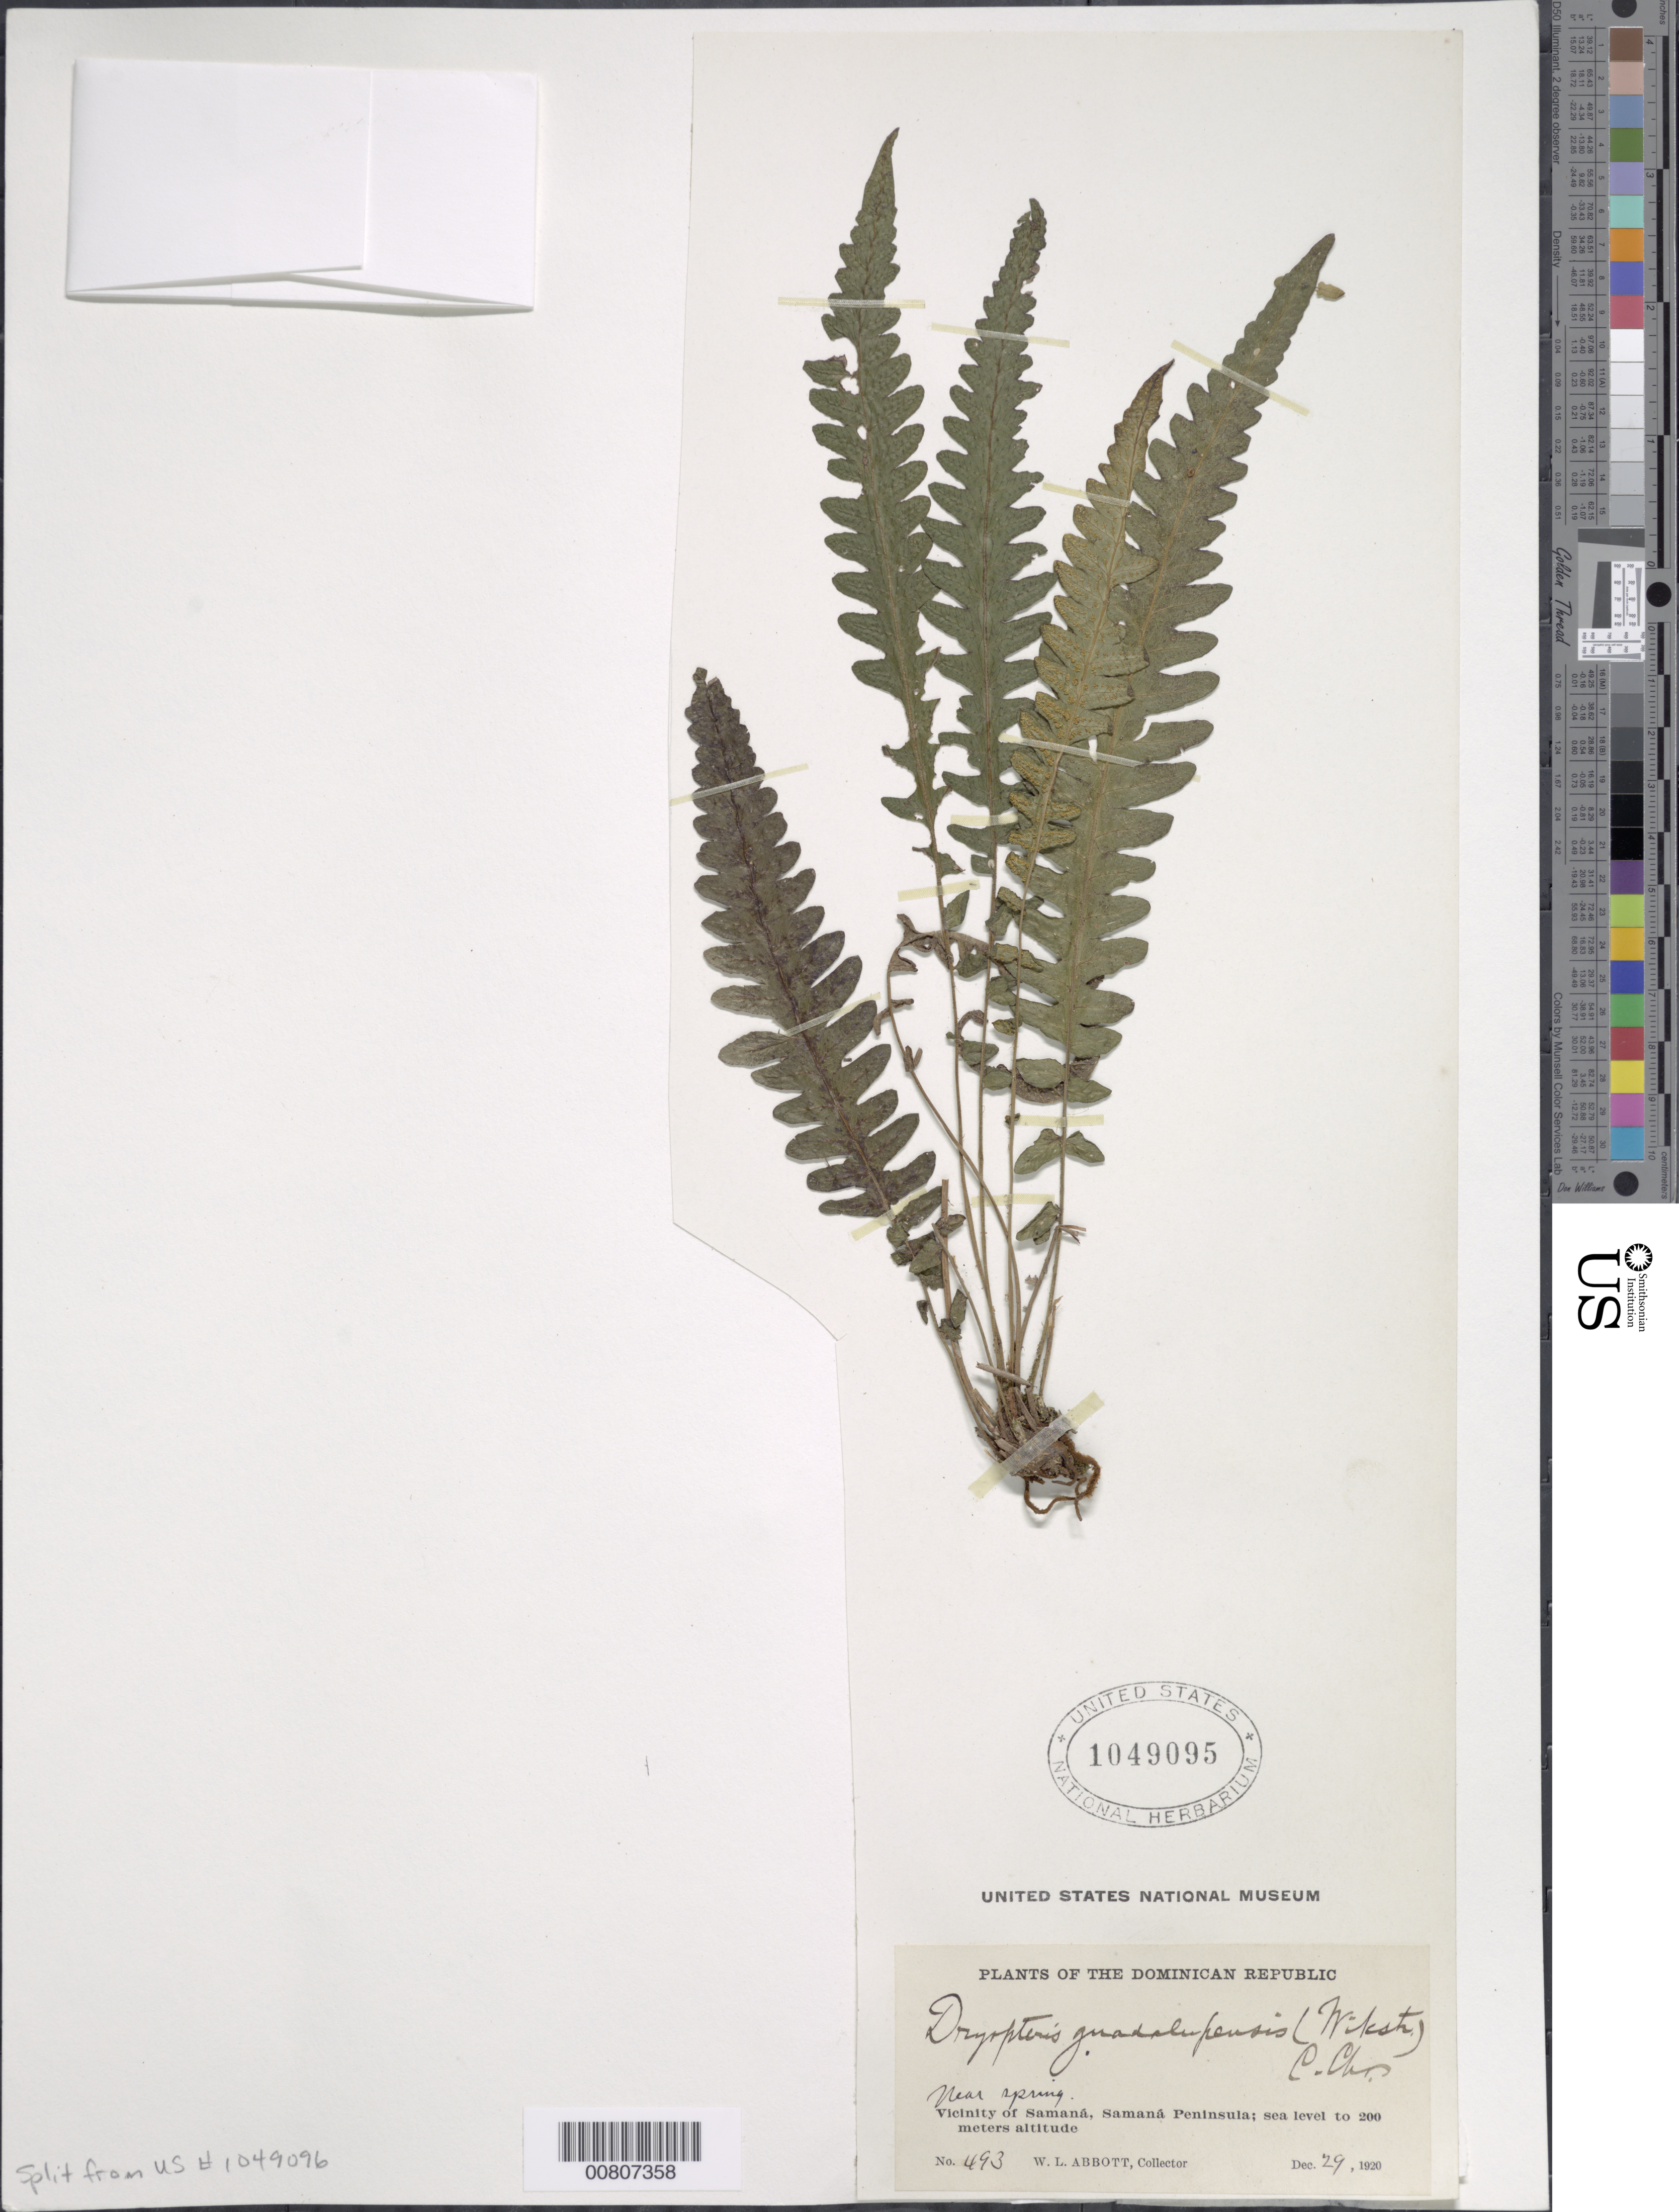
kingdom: Plantae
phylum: Tracheophyta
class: Polypodiopsida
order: Polypodiales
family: Thelypteridaceae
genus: Goniopteris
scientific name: Goniopteris guadelupensis (Wikstr.) comb. nov., ined 2015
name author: (Wikstr.)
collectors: W. L. Abbott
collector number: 493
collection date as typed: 29 Dec 1920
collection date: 1920-12-29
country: Dominican Republic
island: Hispaniola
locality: Samaná vicinity, Samaná Peninsula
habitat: Near spring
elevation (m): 0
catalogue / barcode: US 1049095